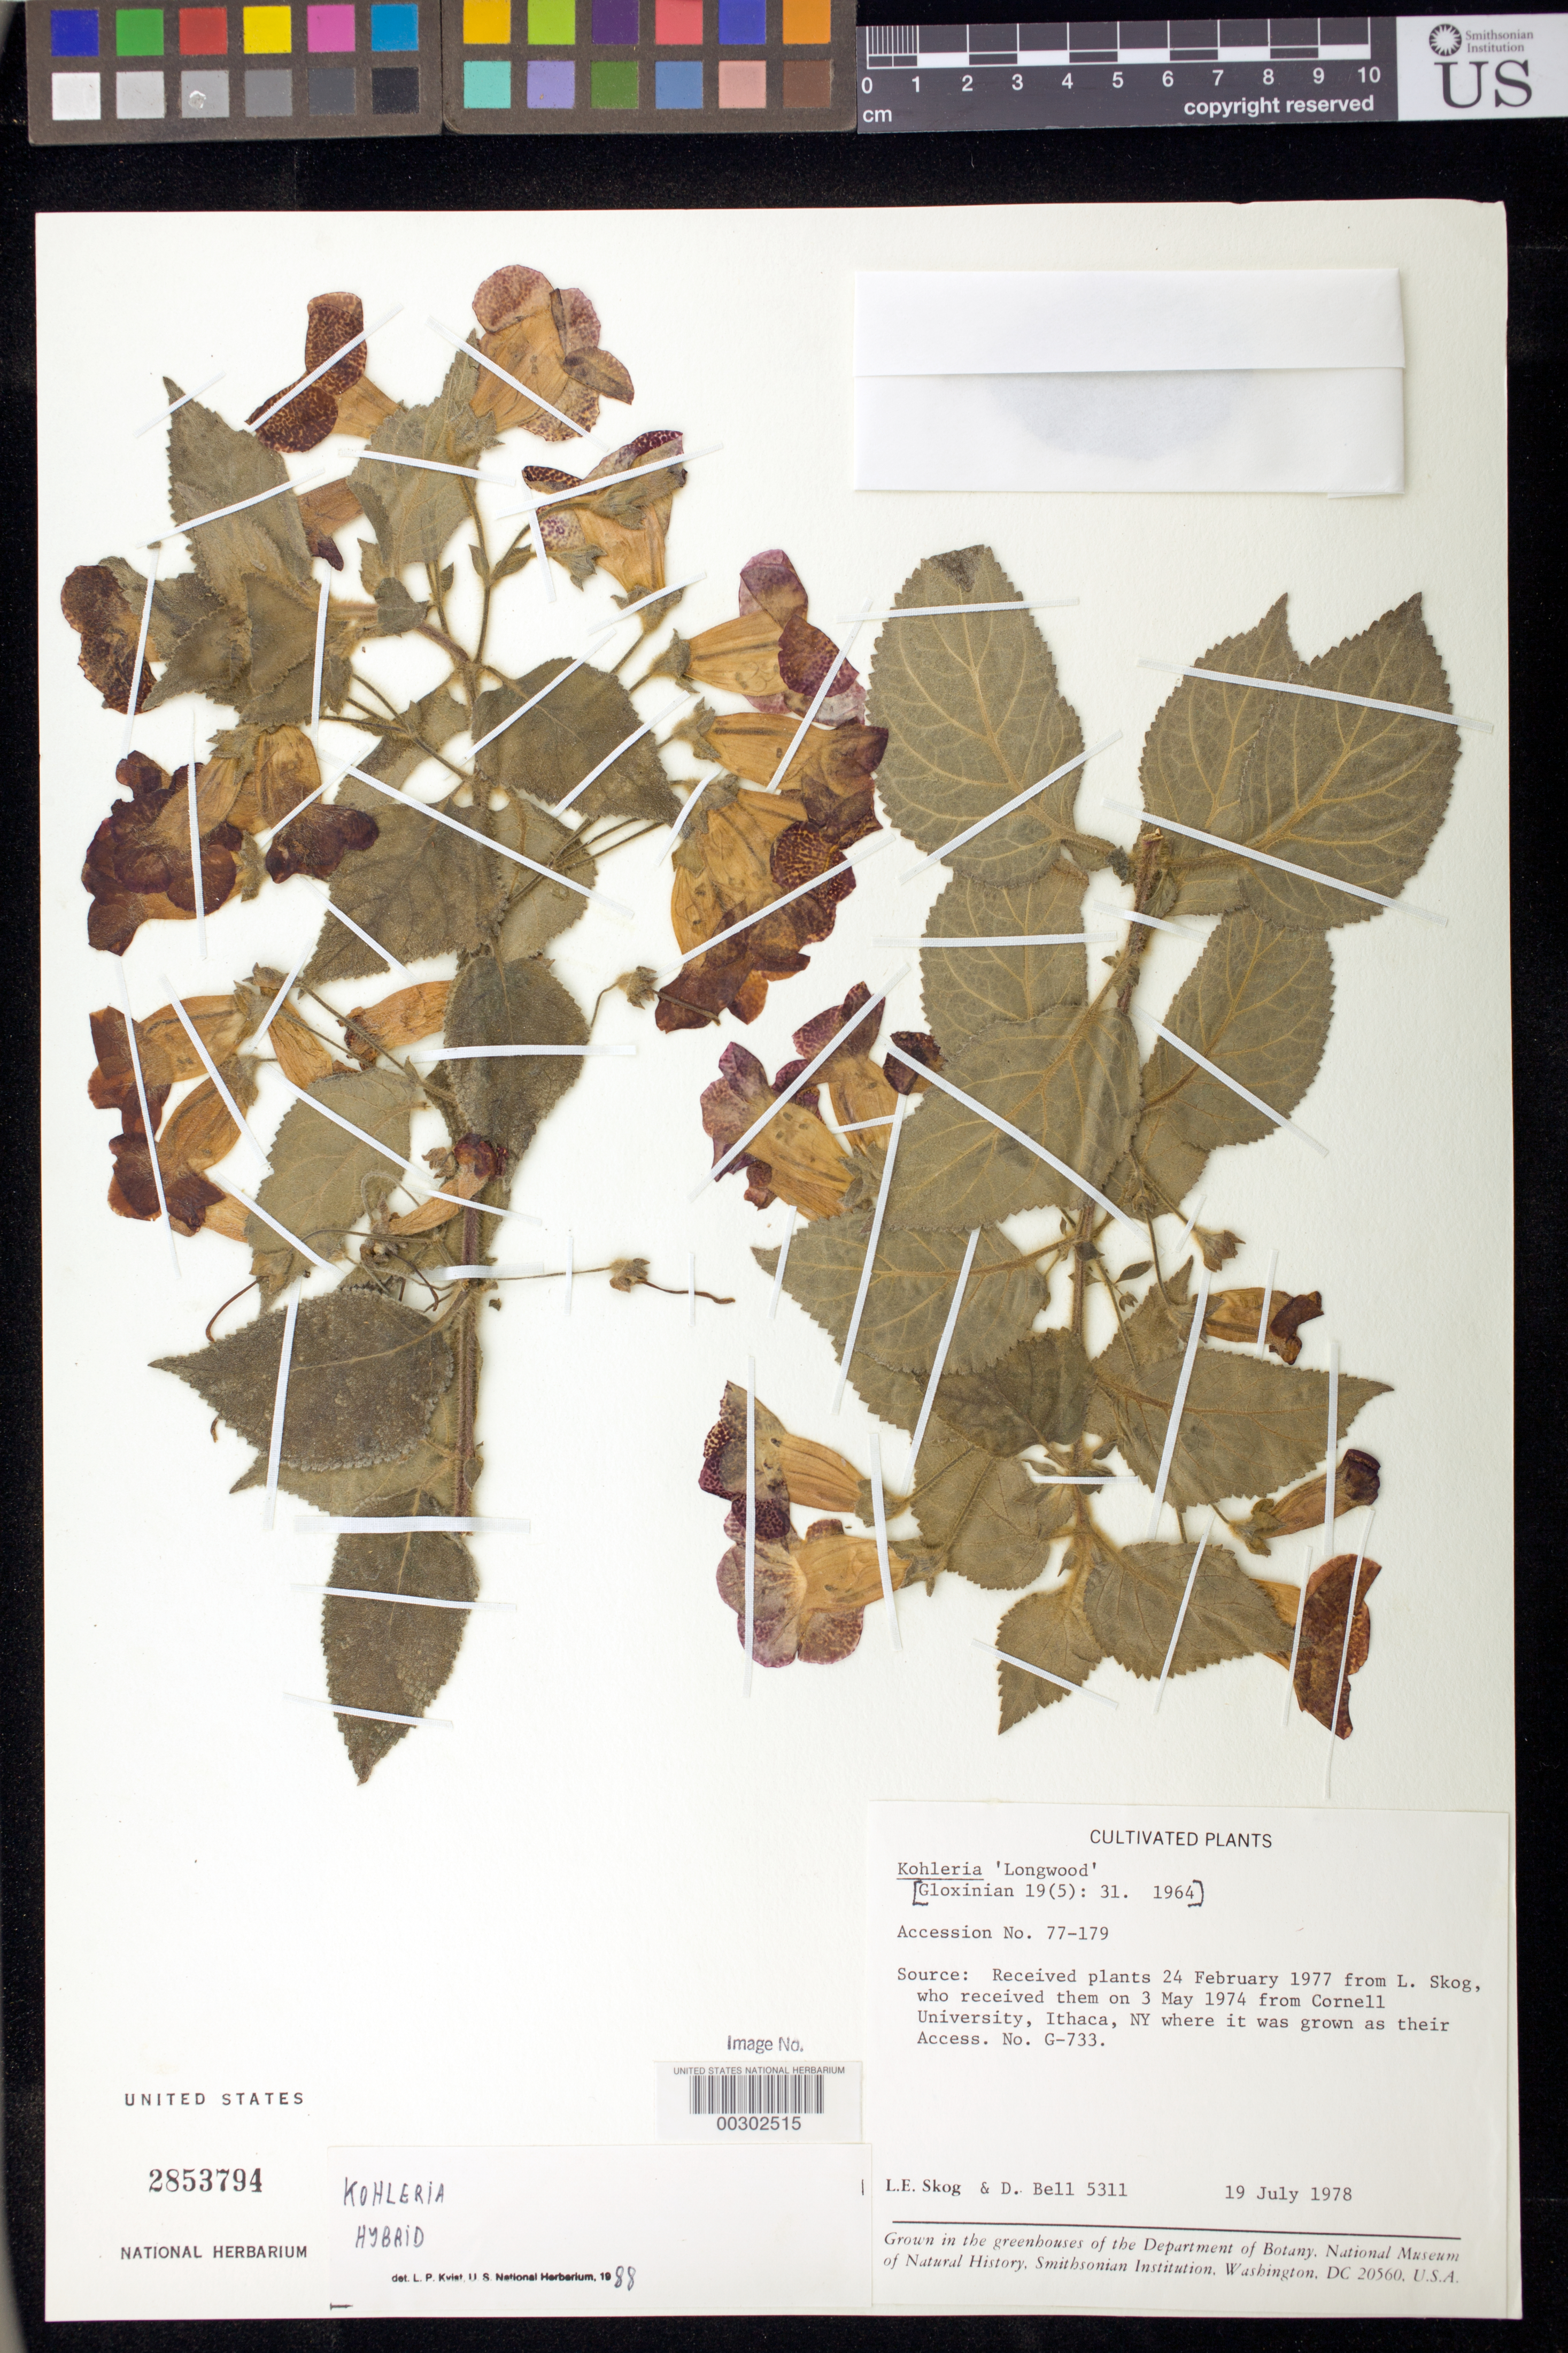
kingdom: Plantae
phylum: Tracheophyta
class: Magnoliopsida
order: Lamiales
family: Gesneriaceae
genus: Kohleria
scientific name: Kohleria sp.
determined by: Kvist, L. P., (US), Smithsonian Institution - National Museum of Natural History (UNITED STATES)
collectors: L. E. Skog & D. A. Bell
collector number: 5311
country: United States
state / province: District of Columbia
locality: U.S.A, District of Columbia, greenhouse at US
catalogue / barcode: US 2853794